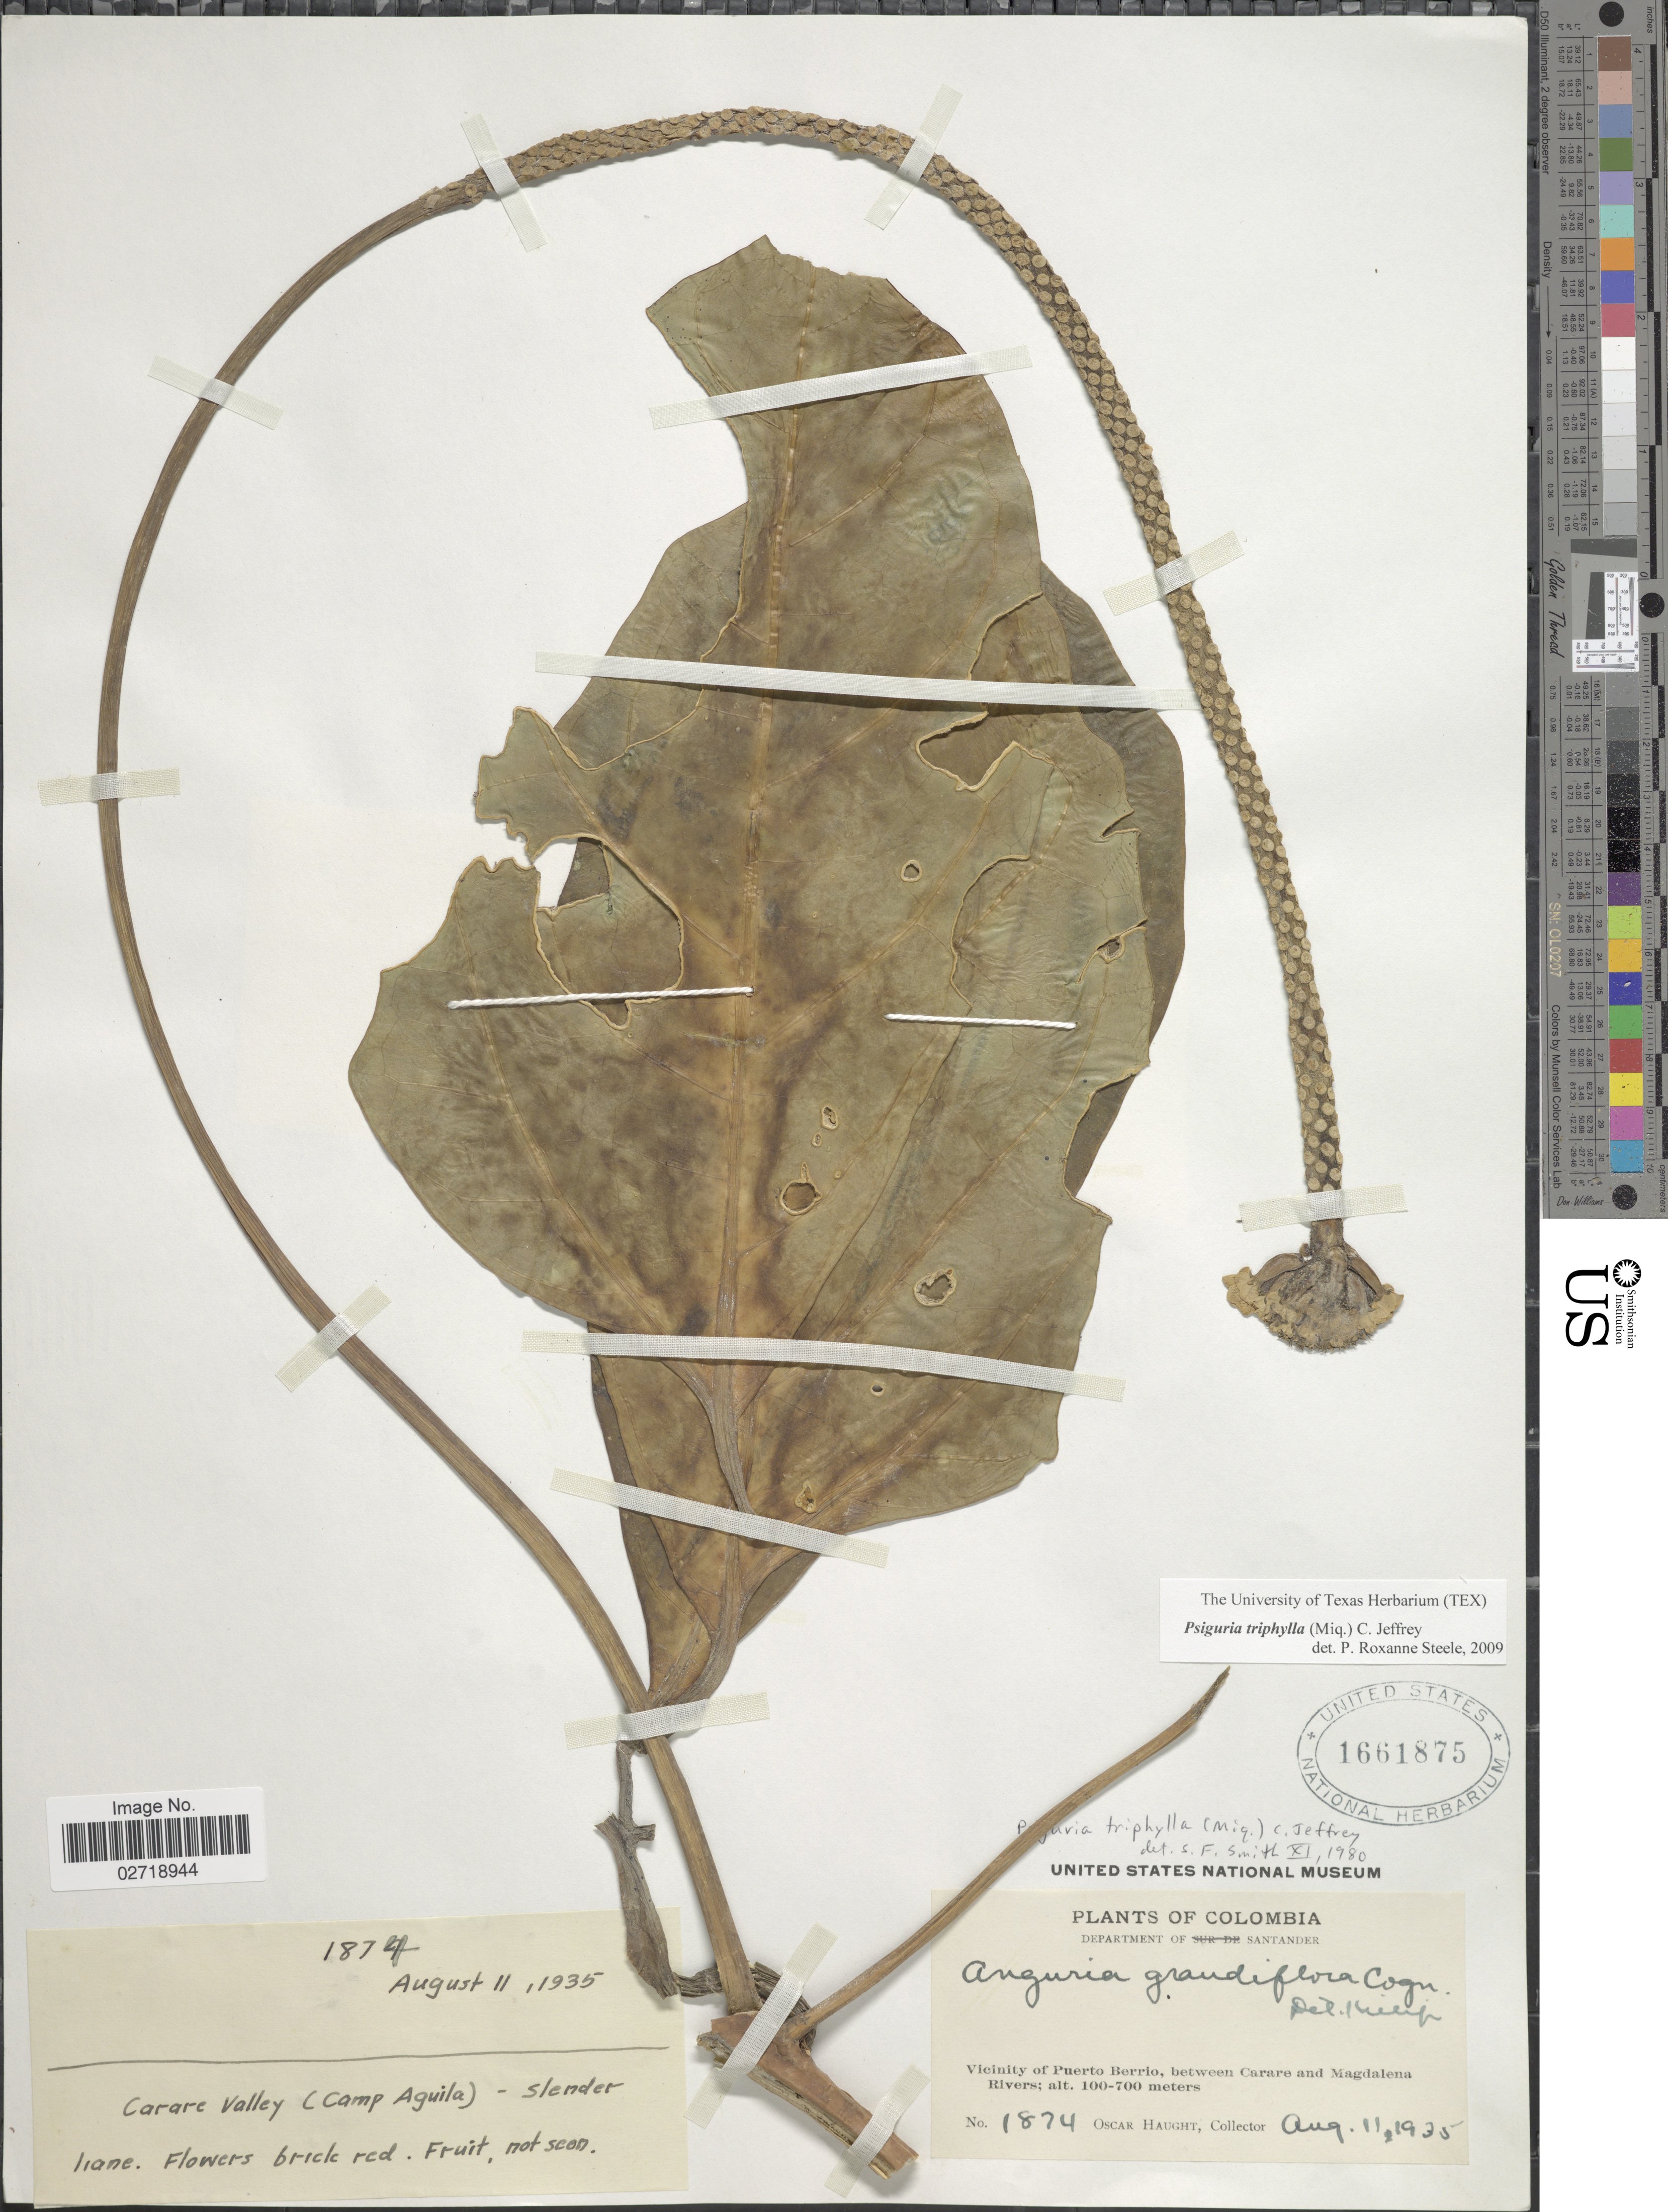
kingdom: Plantae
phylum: Tracheophyta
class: Magnoliopsida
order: Cucurbitales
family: Cucurbitaceae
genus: Psiguria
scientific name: Psiguria triphylla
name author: (Miq.) C. Jeffrey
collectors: O. Haught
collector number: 1874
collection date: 1935-08-11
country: Colombia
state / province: Santander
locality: Vicinity of Puerto Berrio, between Carare and Magdalena Rivers. Carare Valley (Camp Aguila)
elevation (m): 100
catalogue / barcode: US 1661875